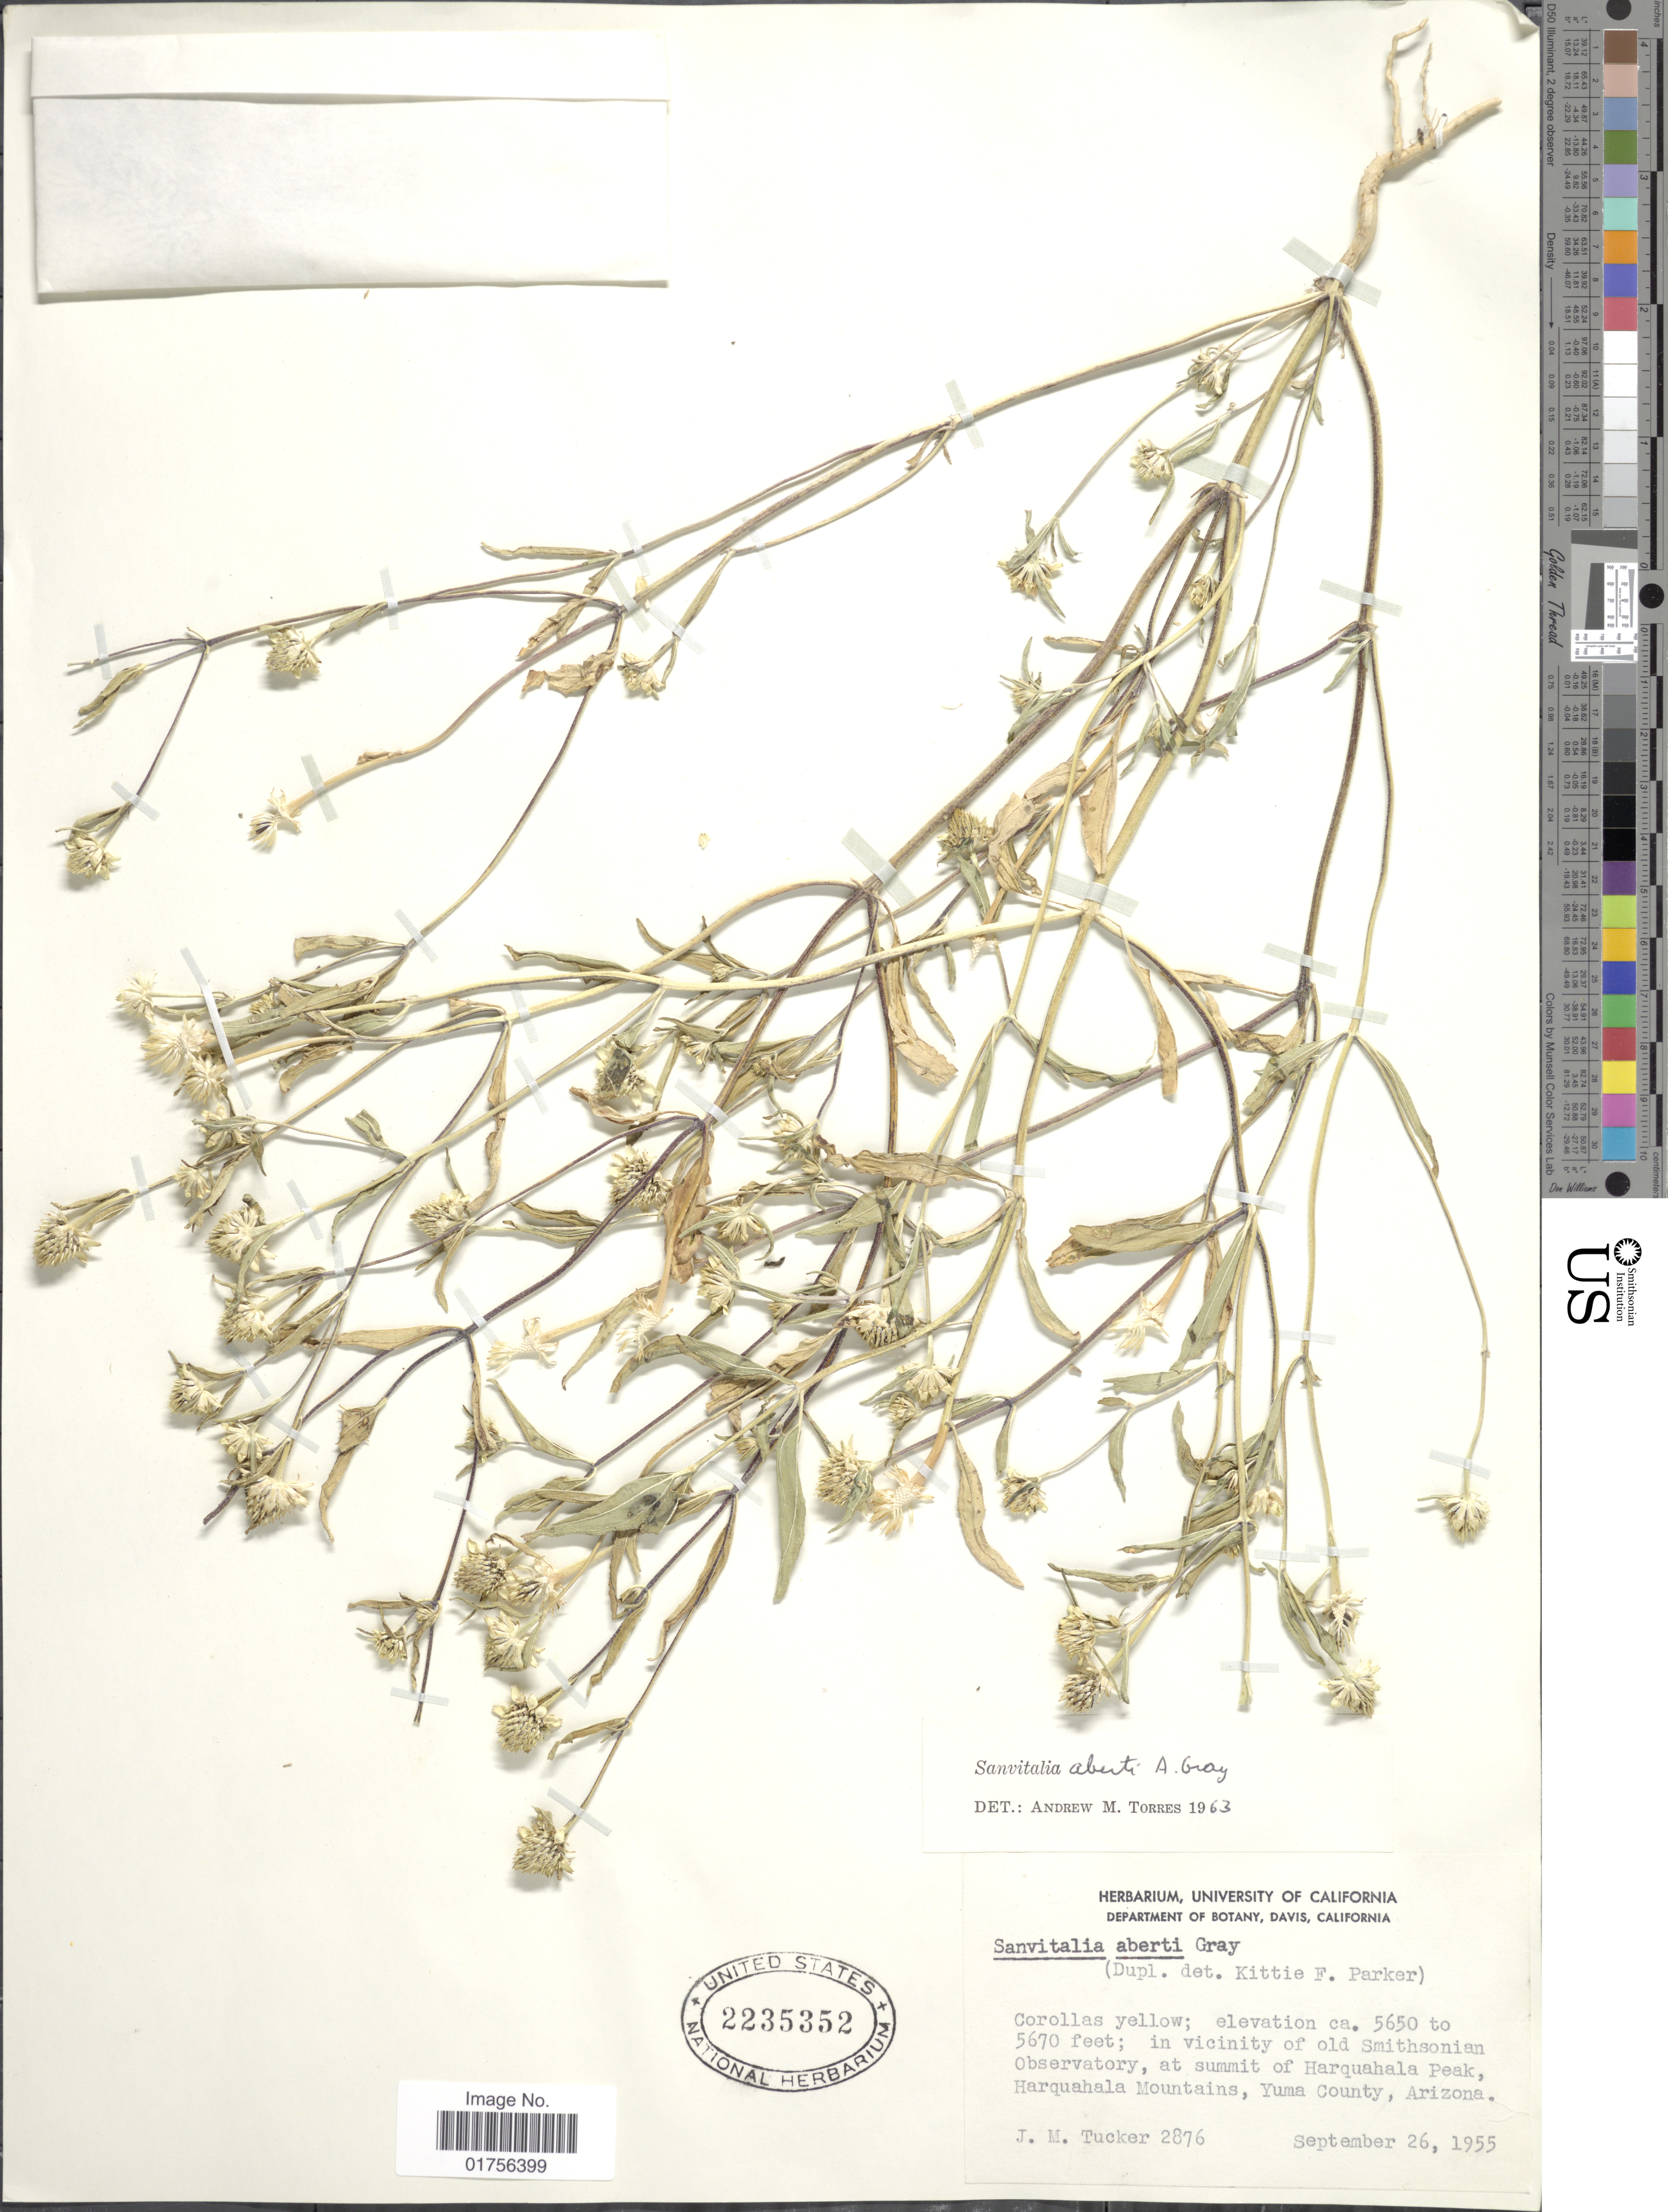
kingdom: Plantae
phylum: Tracheophyta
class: Magnoliopsida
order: Asterales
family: Asteraceae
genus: Sanvitalia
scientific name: Sanvitalia aberti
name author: A. Gray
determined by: Skibicki, Samuel V.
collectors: J. M. Tucker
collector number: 2876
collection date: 1955-09-26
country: United States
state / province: Arizona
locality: In vicinity of old Smithsonian Observatory, at summit of Harquahala Peak, Harquahala Mountains, Yuma County, Arizona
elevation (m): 1722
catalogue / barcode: US 2235352